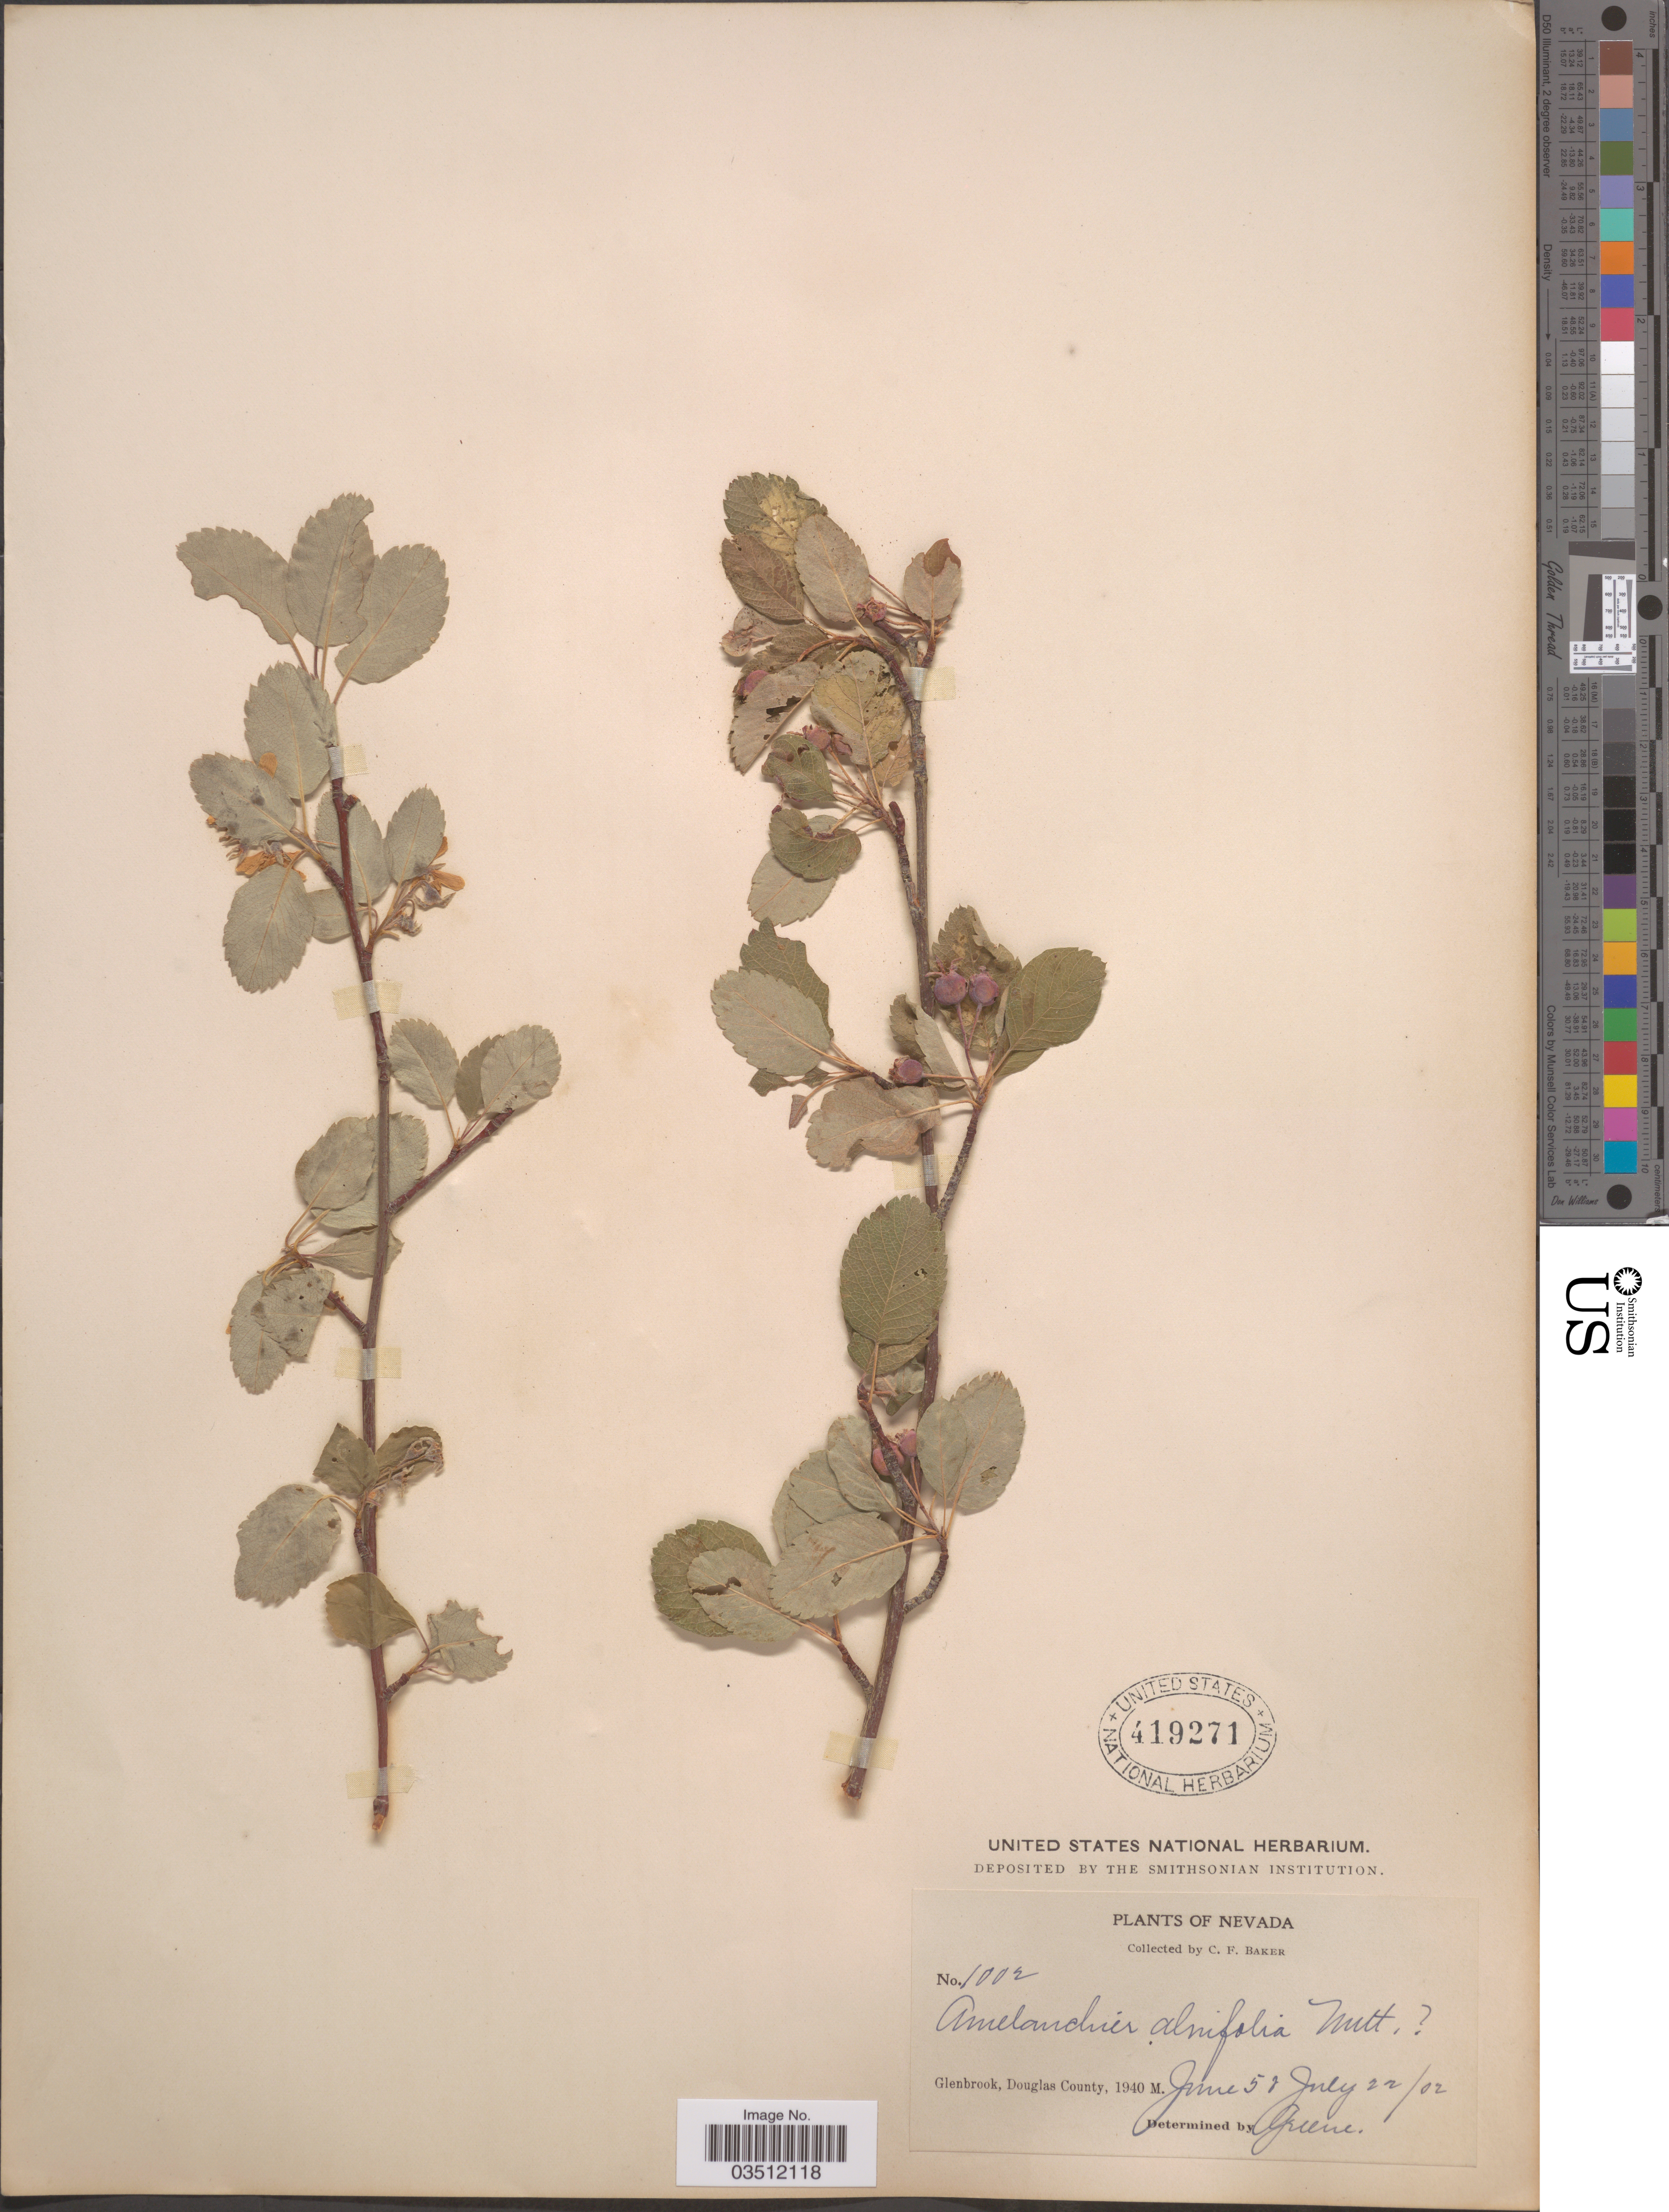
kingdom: Plantae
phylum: Tracheophyta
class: Magnoliopsida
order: Rosales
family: Rosaceae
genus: Amelanchier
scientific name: Amelanchier florida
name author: Lindl.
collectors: C. F. Baker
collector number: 1002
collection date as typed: Transcribed d/m/y: 5/6/2 to 22/7/2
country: United States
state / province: Nevada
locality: Glenbrook, Douglas County.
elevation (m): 1940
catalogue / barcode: US 419271